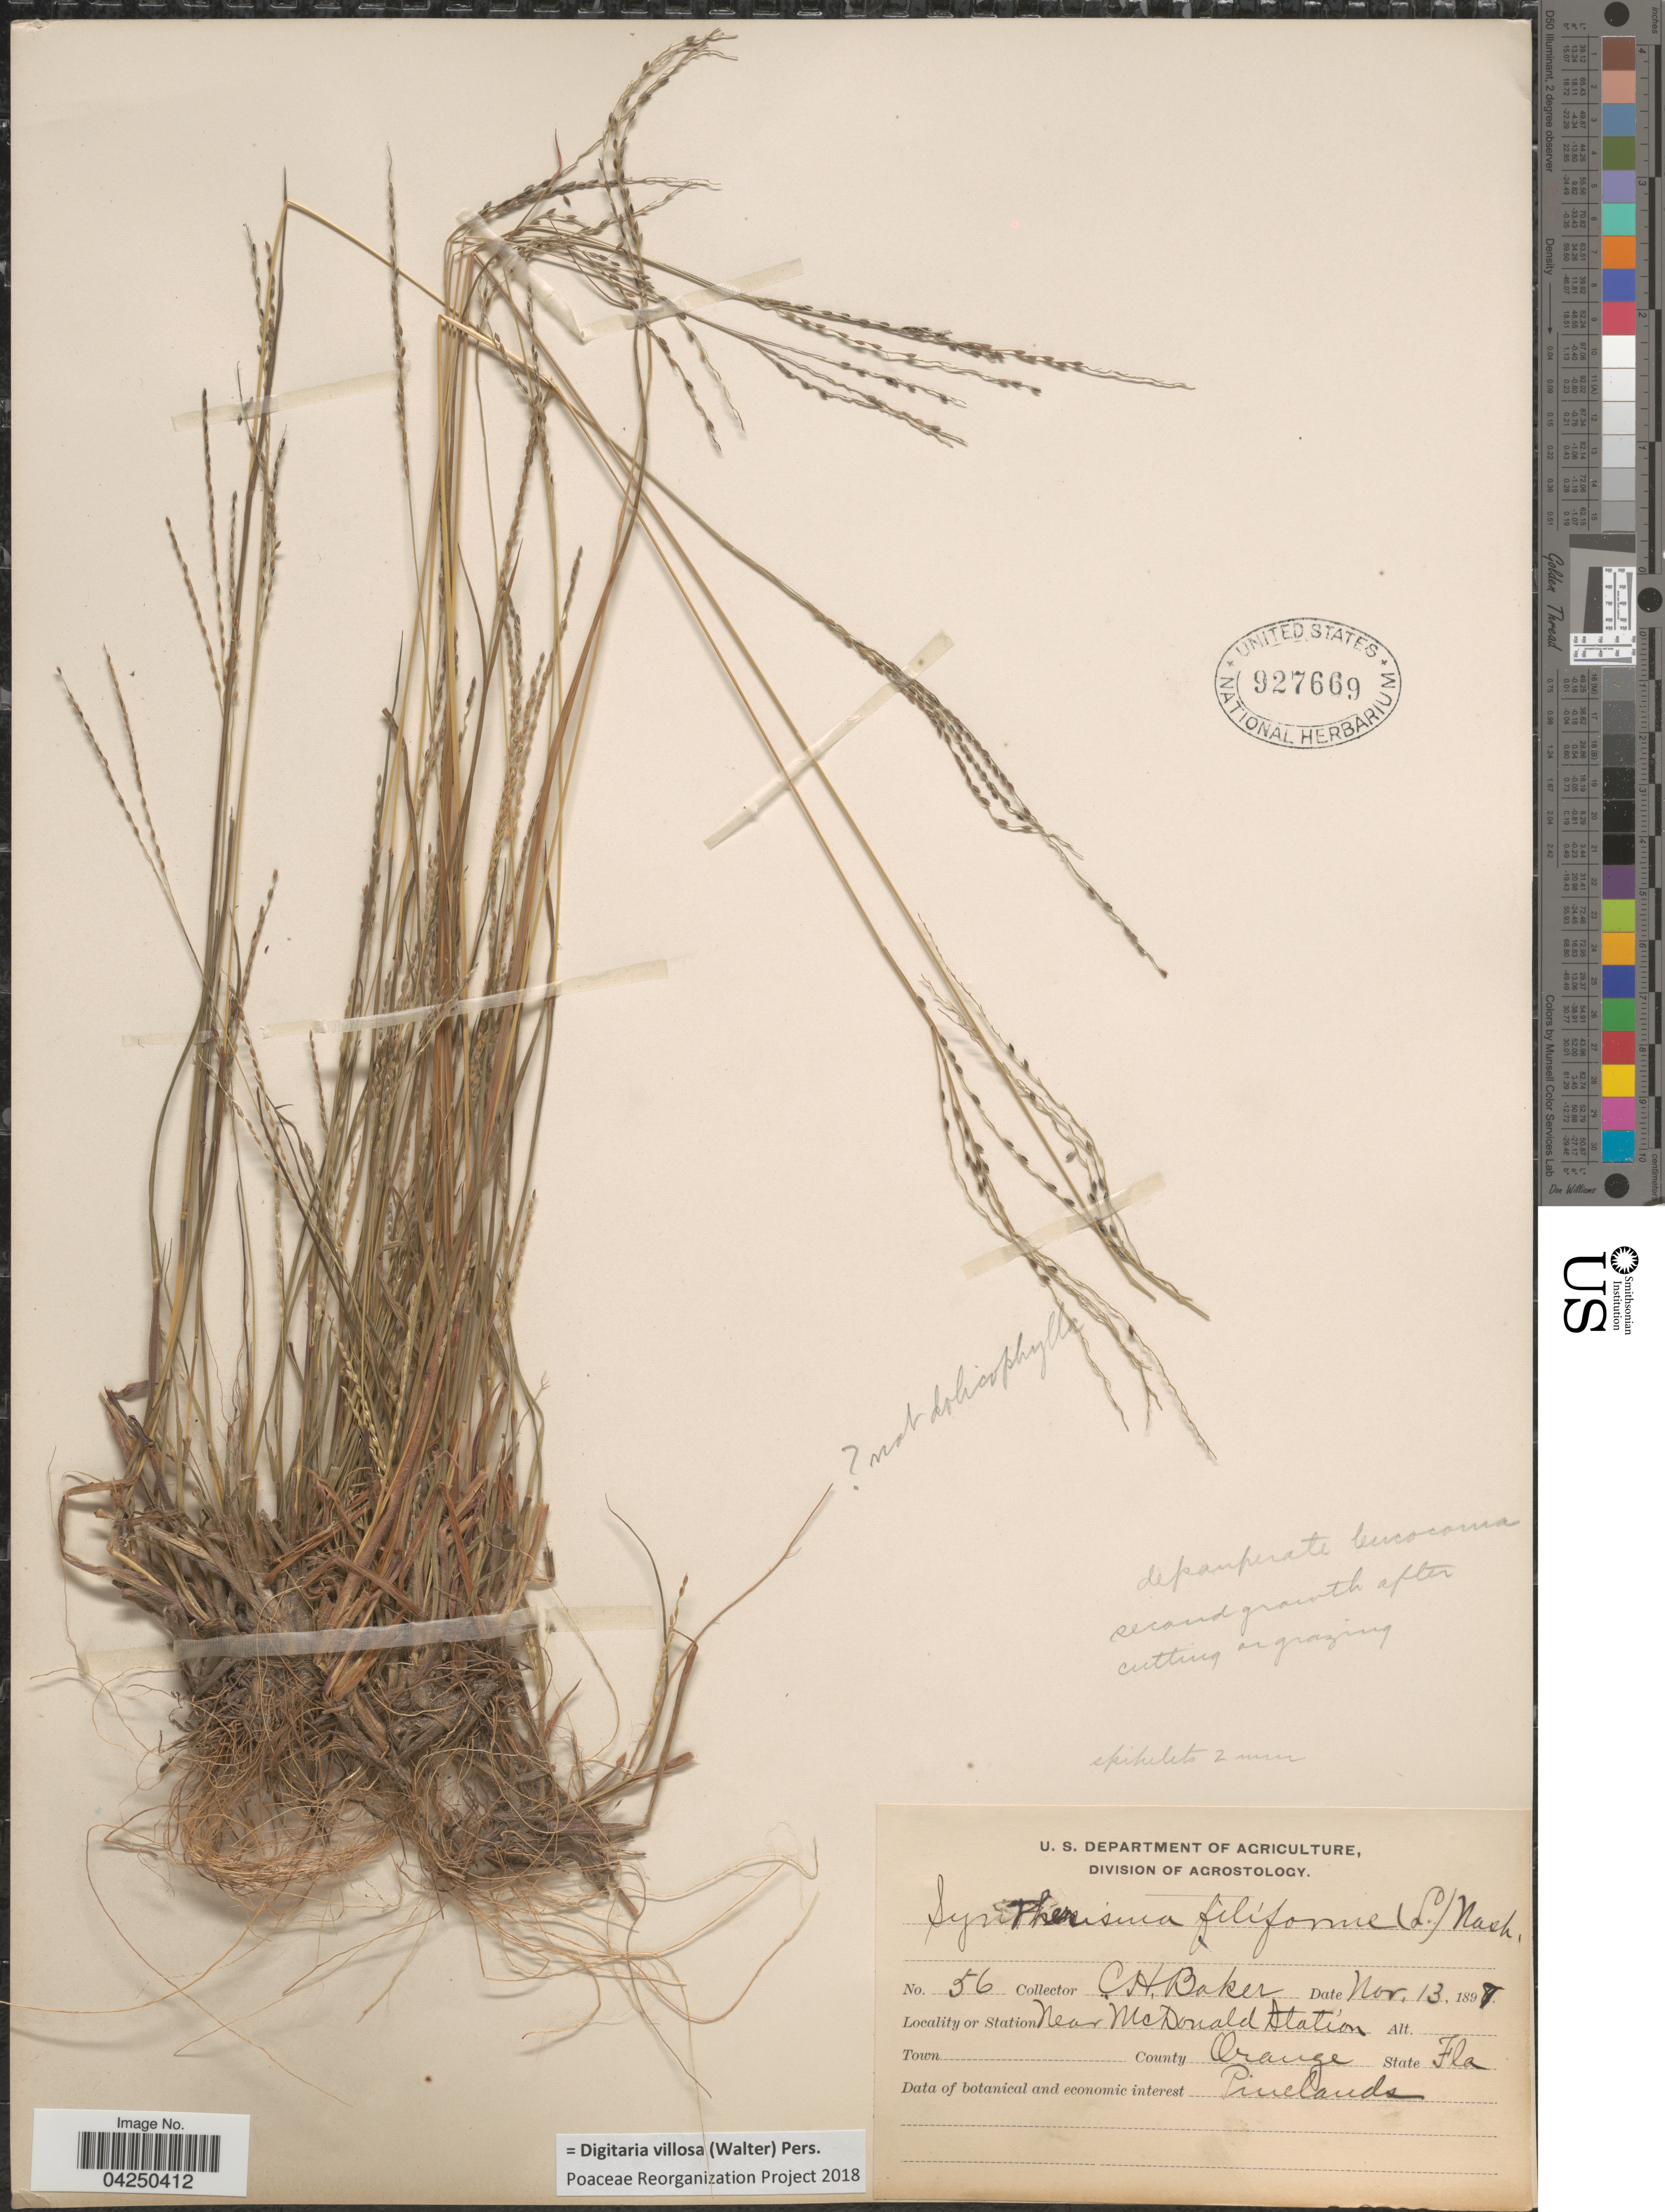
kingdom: Plantae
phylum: Tracheophyta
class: Liliopsida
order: Poales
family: Poaceae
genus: Digitaria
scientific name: Digitaria villosa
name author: (Walter) Pers.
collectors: C. H. Baker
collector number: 56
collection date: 1898-11-13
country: United States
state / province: Florida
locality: Near McDonald Station. County Orange. Pinelands.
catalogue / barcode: US 927669